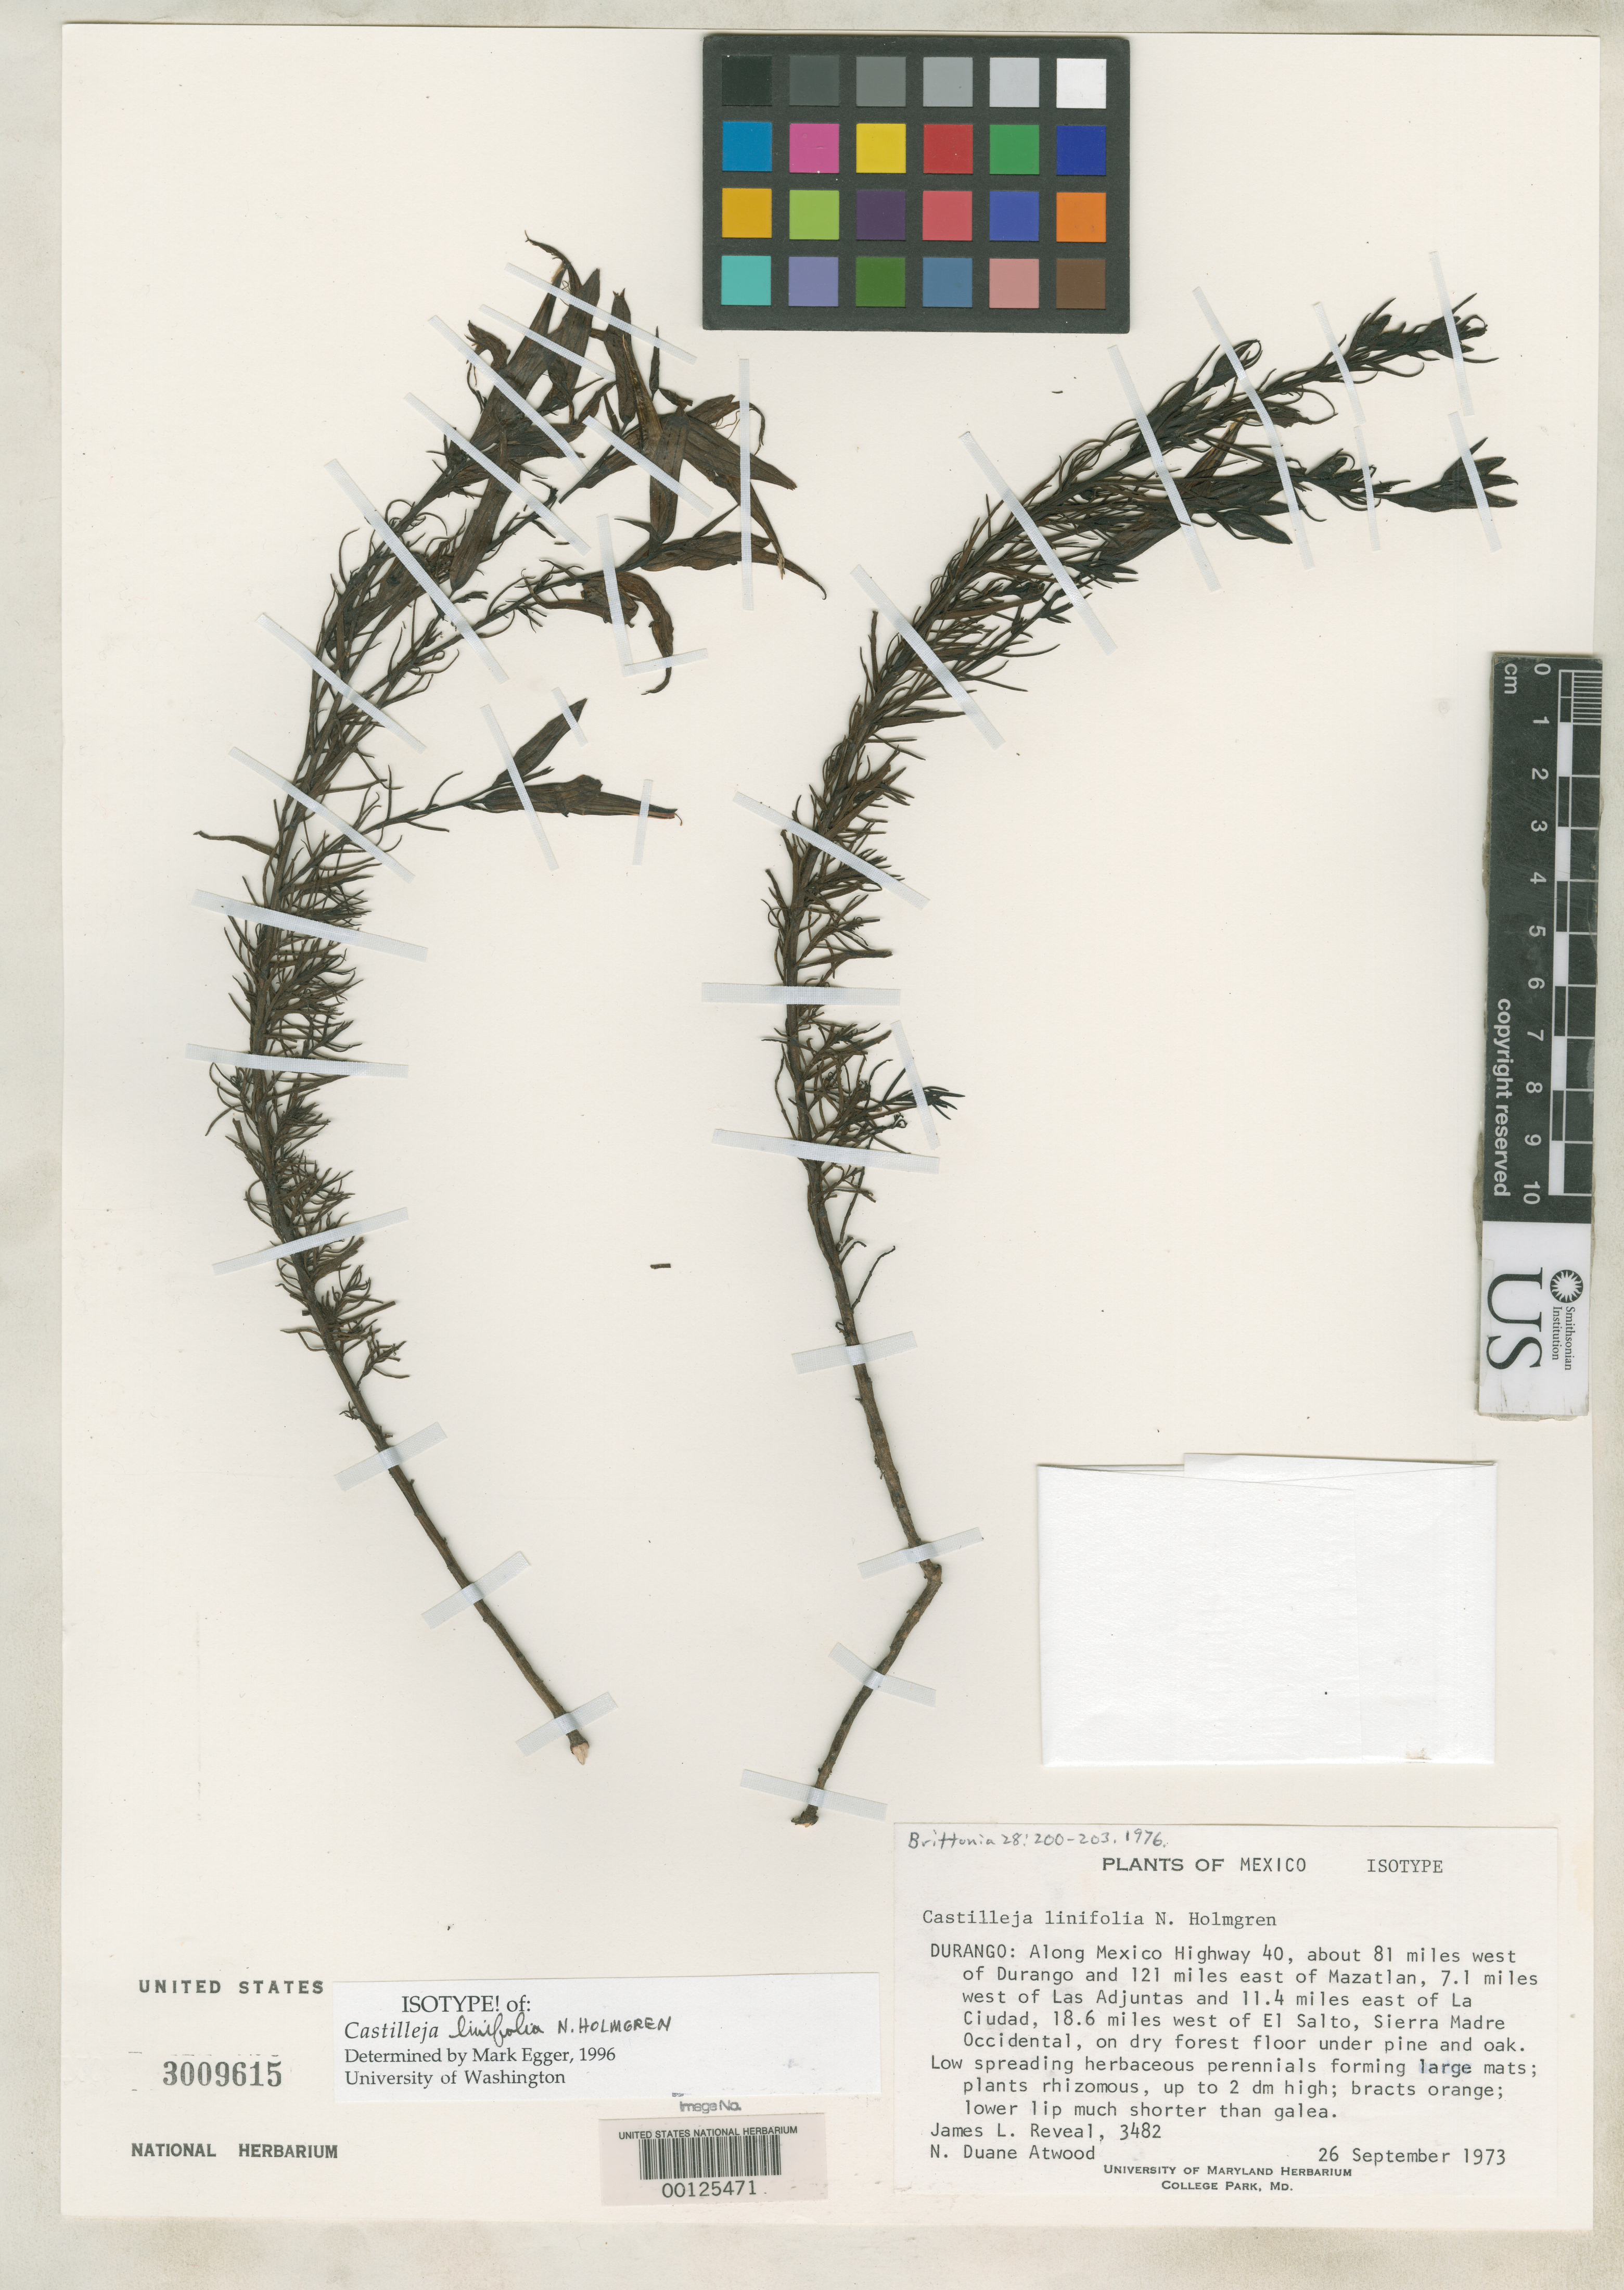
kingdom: Plantae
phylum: Tracheophyta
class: Magnoliopsida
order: Lamiales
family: Orobanchaceae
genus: Castilleja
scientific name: Castilleja linifolia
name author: N.H. Holmgren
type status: Isotype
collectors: J. L. Reveal & N. Atwood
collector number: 3482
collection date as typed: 26 Sep 1973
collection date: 1973-09-26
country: Mexico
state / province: Durango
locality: Along Mexico hwy. 40, about 81 mi W of Durango & 121 mi E of Mazatlan, 7.1 mi W of Las Adjuntas & 1.4 mi E of La Ciudad.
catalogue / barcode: US 3009615